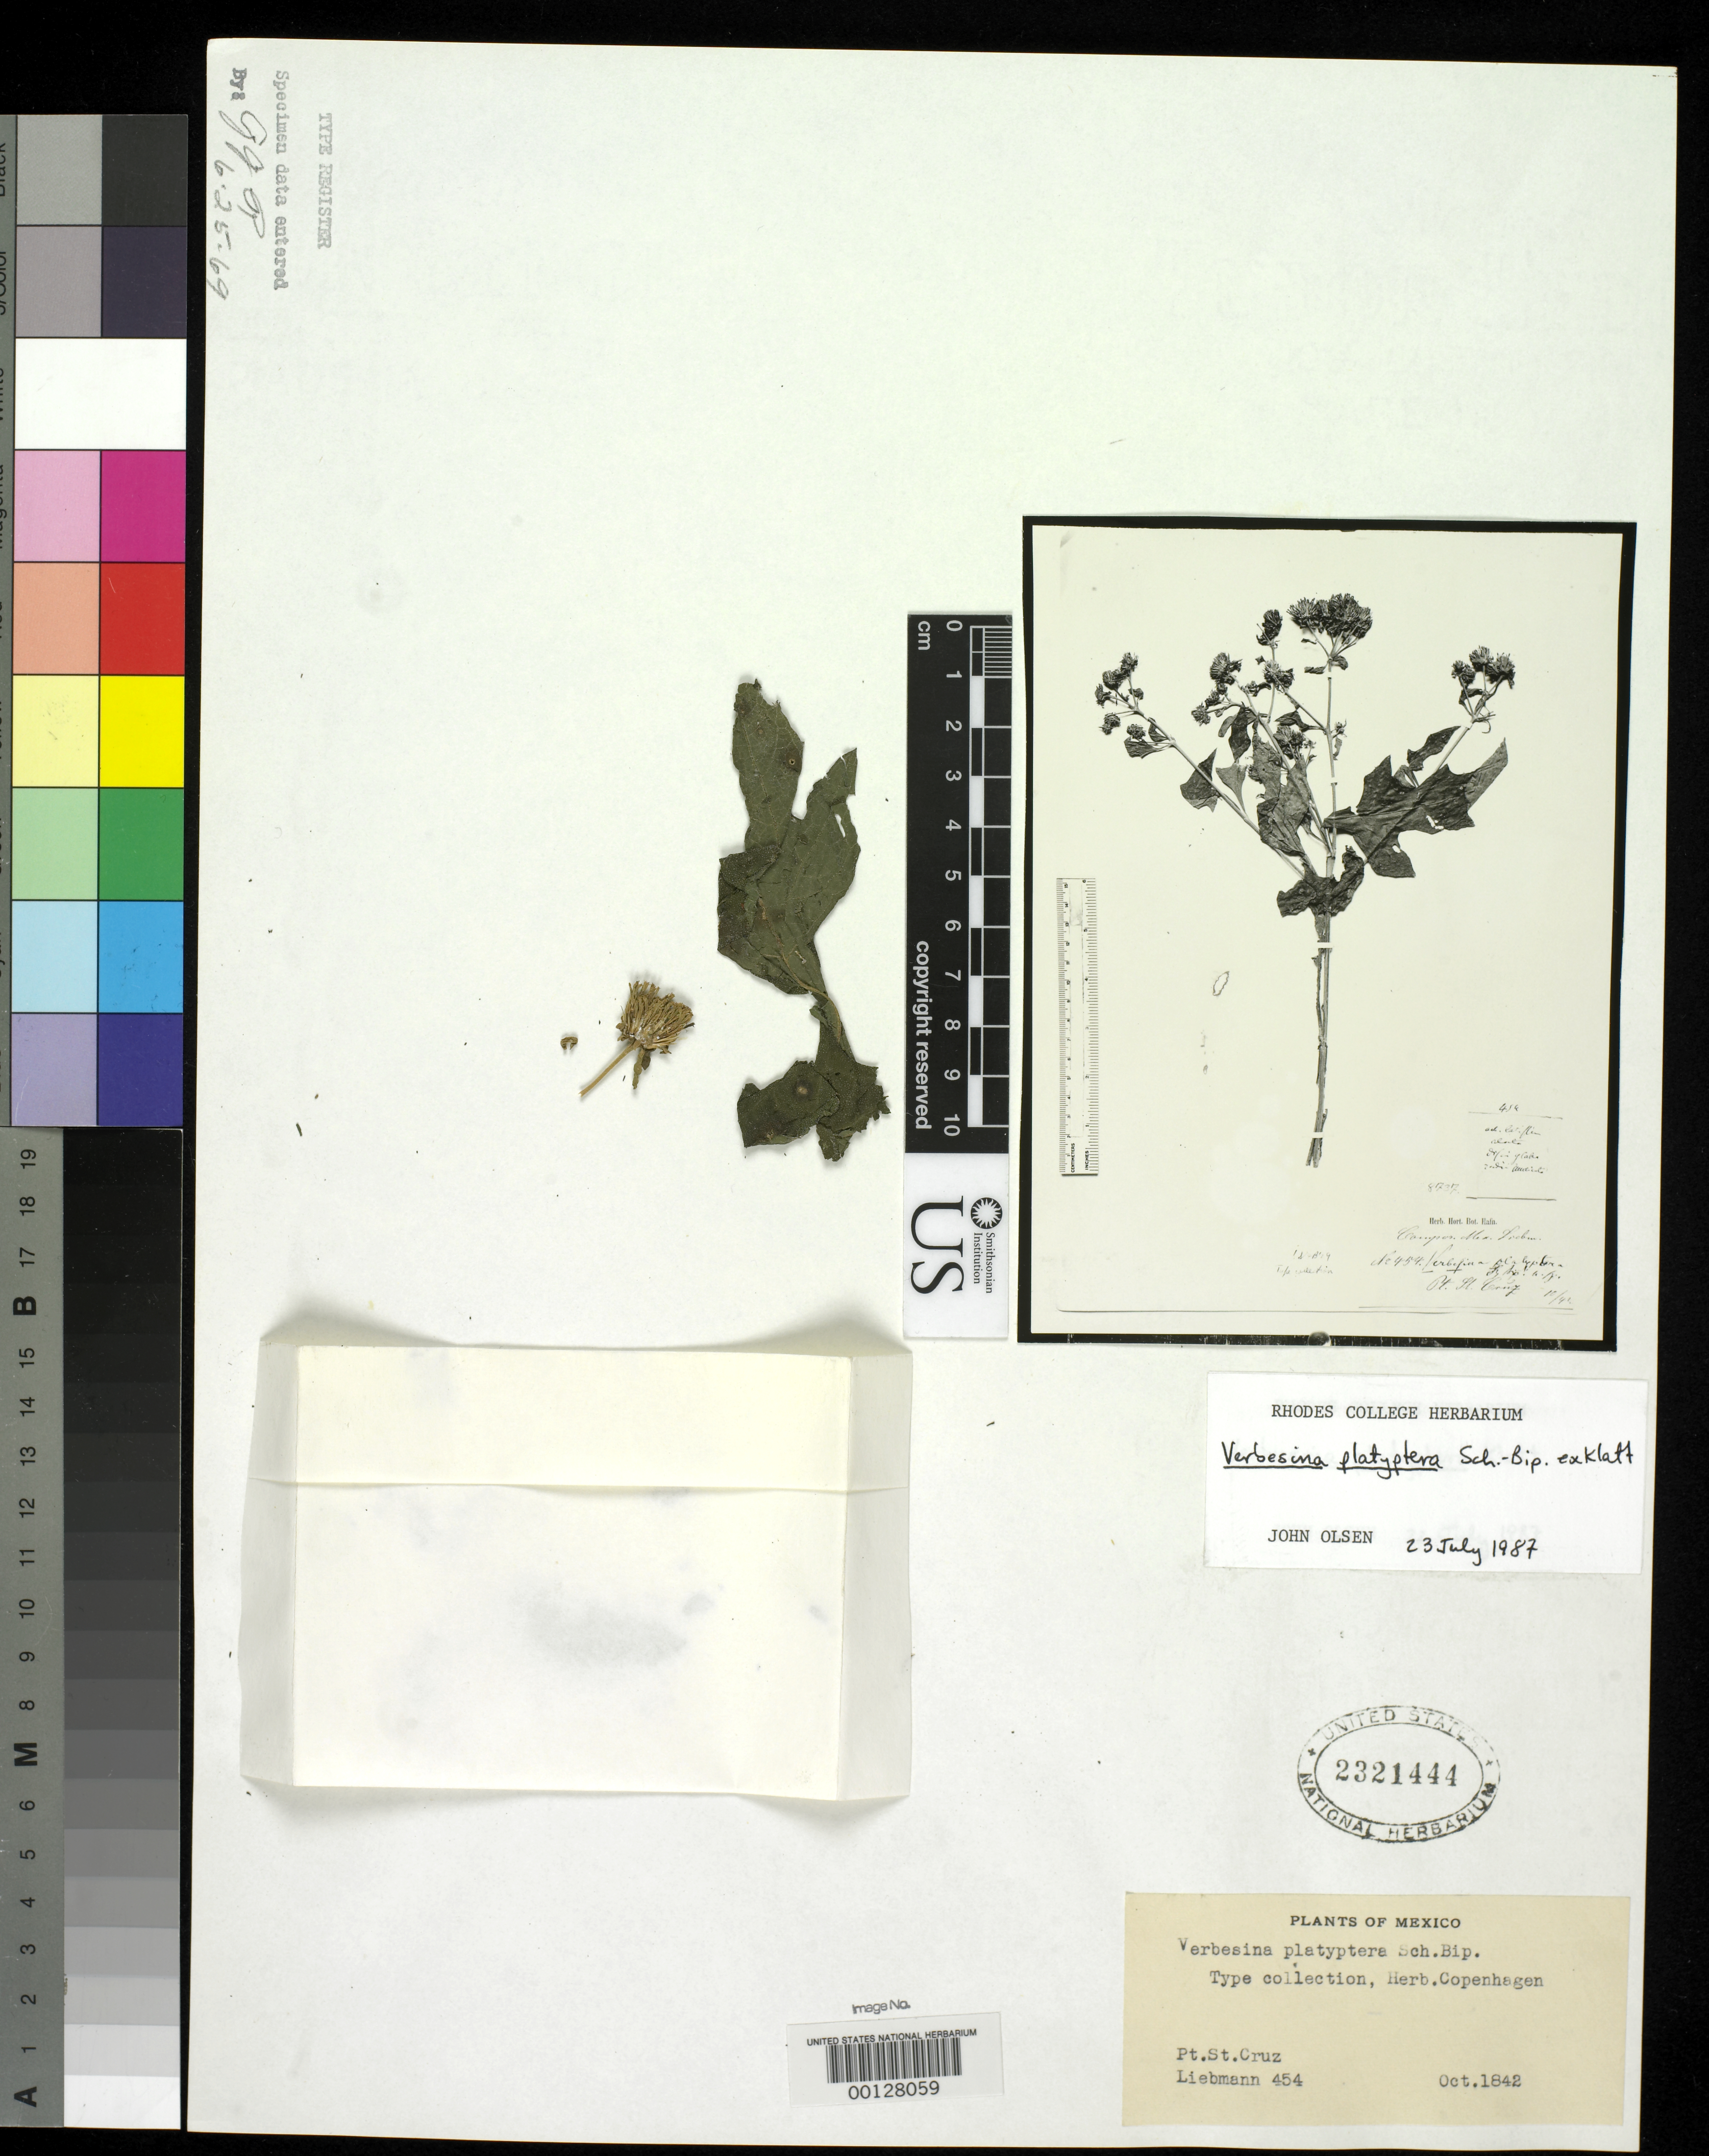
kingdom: Plantae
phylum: Tracheophyta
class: Magnoliopsida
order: Asterales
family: Asteraceae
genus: Verbesina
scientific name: Verbesina platyptera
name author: Sch. Bip. ex Klatt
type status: Type Fragment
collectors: F. M. Liebmann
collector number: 454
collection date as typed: Oct 1842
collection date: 1842-10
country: Mexico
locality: Pt. St. Cruz.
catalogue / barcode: US 2321444